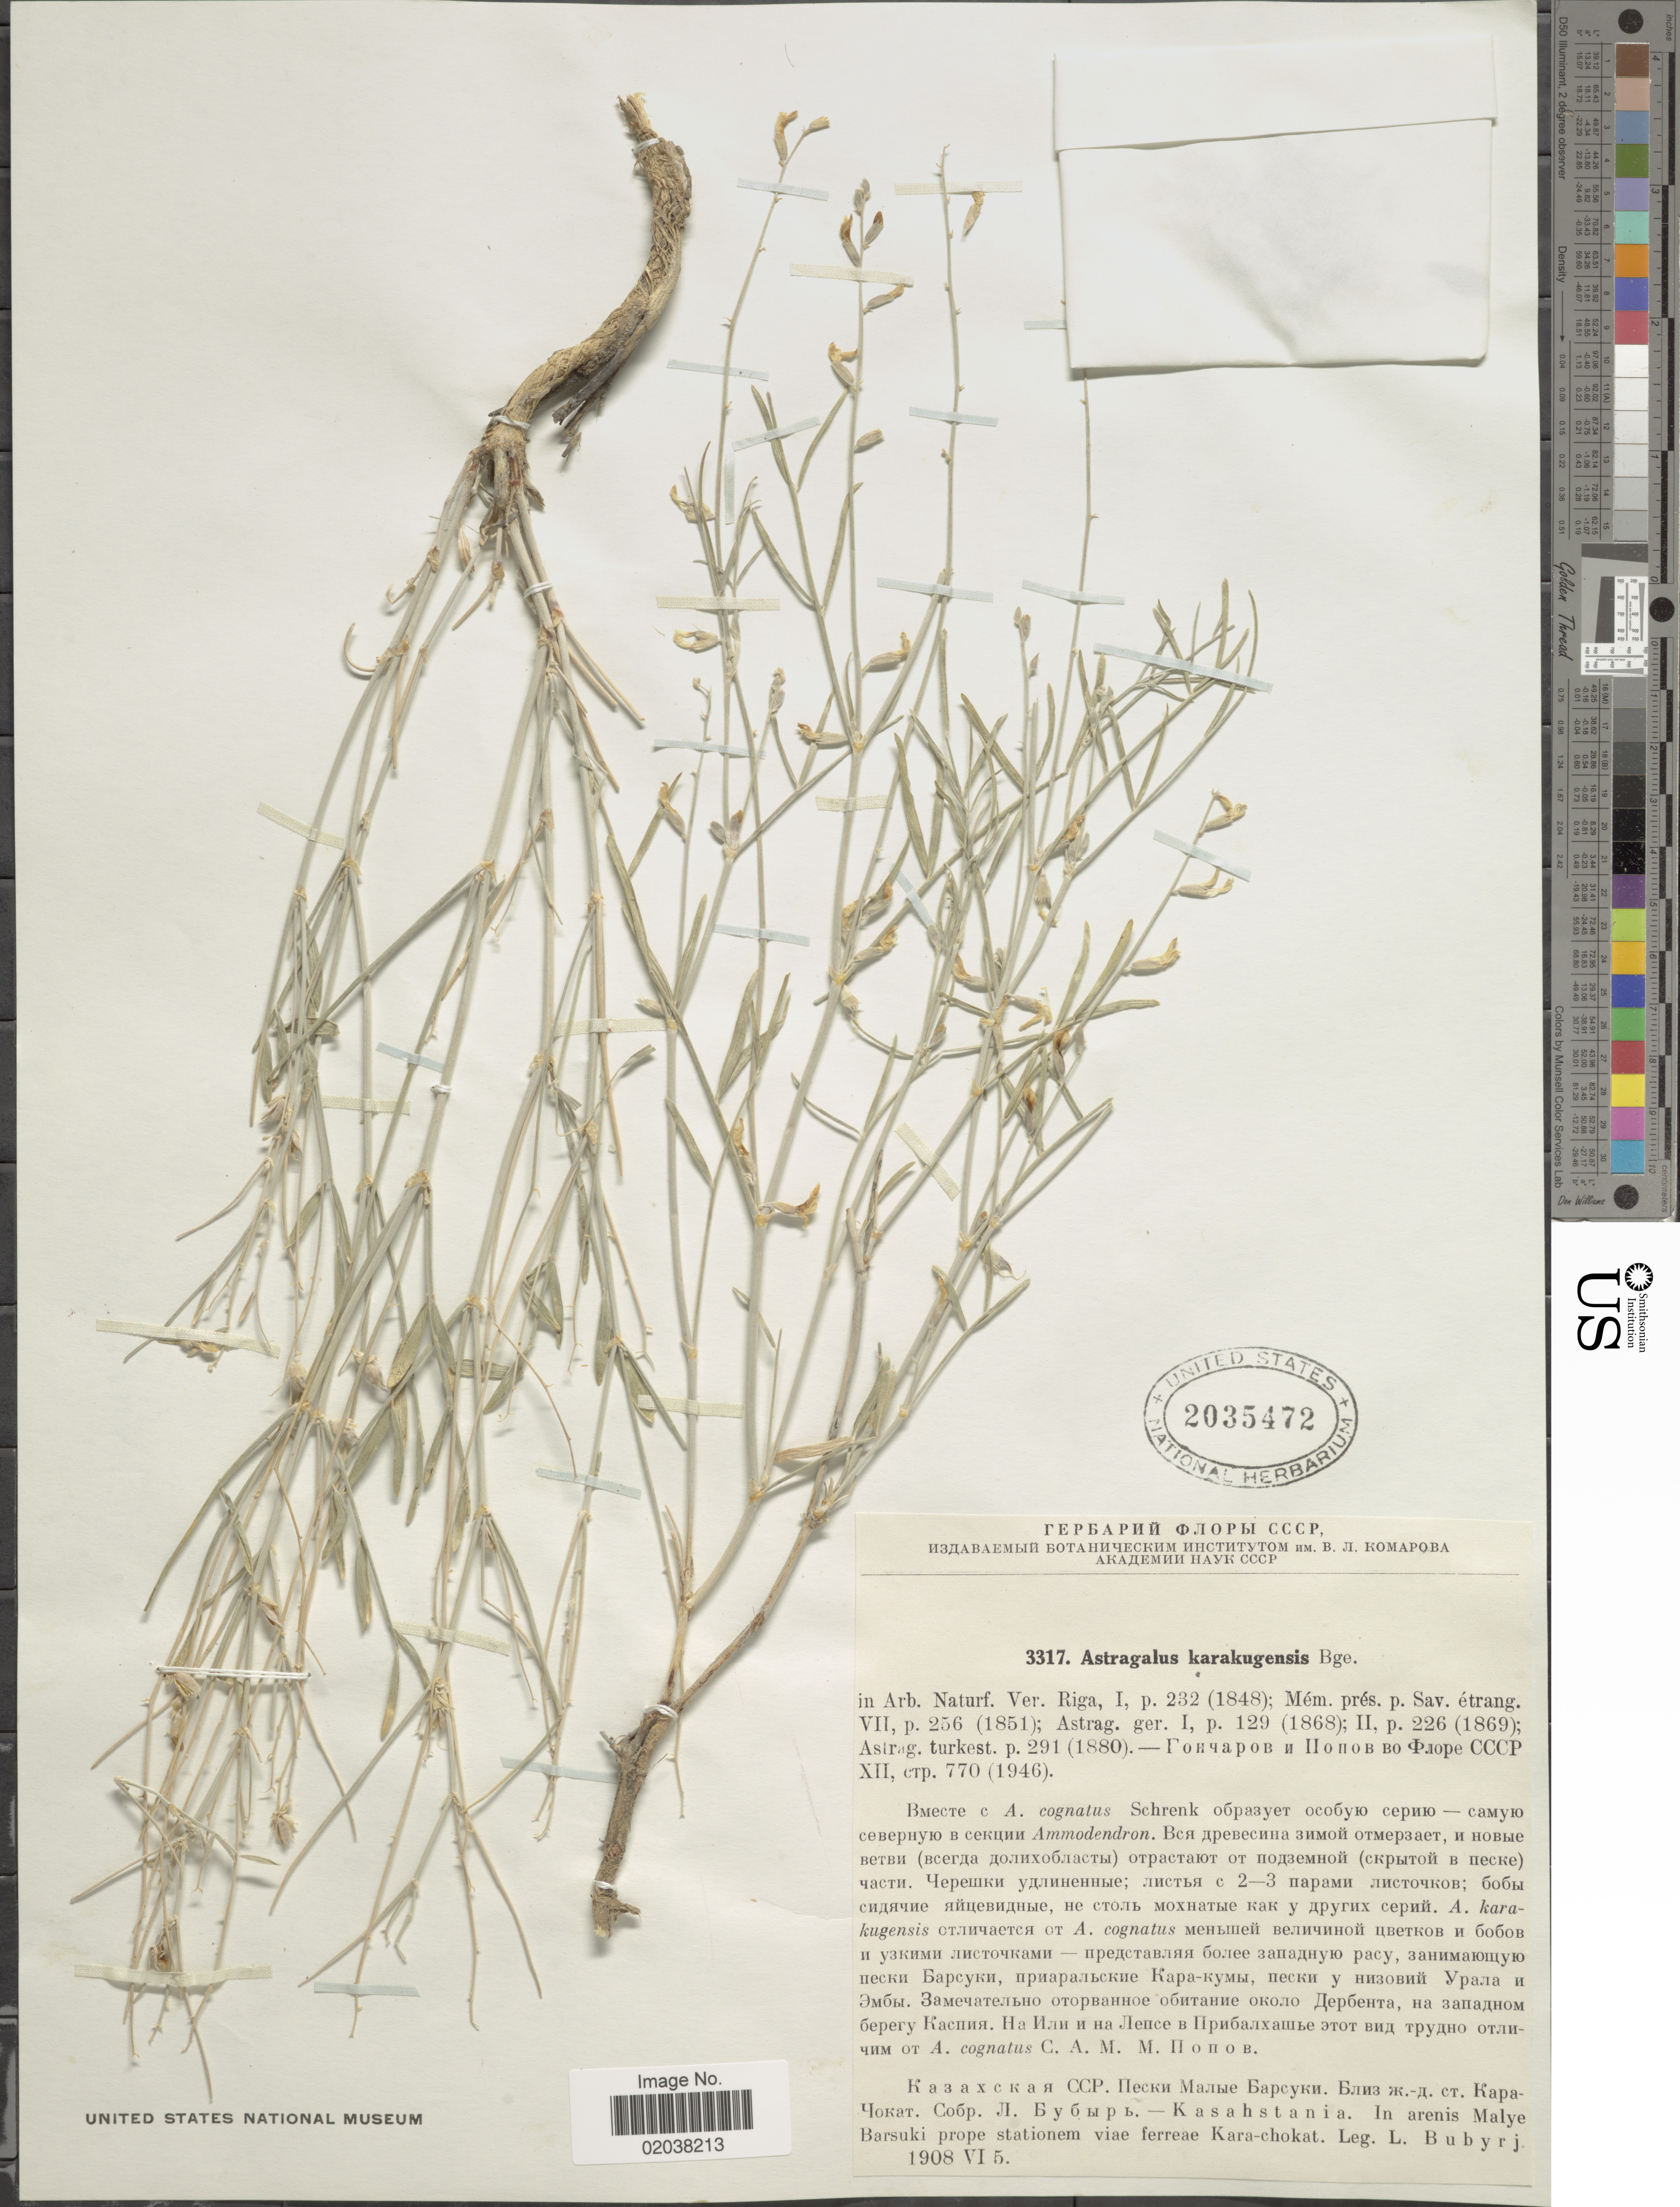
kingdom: Plantae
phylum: Tracheophyta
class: Magnoliopsida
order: Fabales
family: Fabaceae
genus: Astragalus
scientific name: Astragalus karakugensis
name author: Bunge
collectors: L. Bubyrj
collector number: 3317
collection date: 1908-06-05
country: Kazakhstan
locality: Kasahstania, in arenis Malye Barsuki prope stationem viae ferreae Koara-chokat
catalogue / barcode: US 2035472